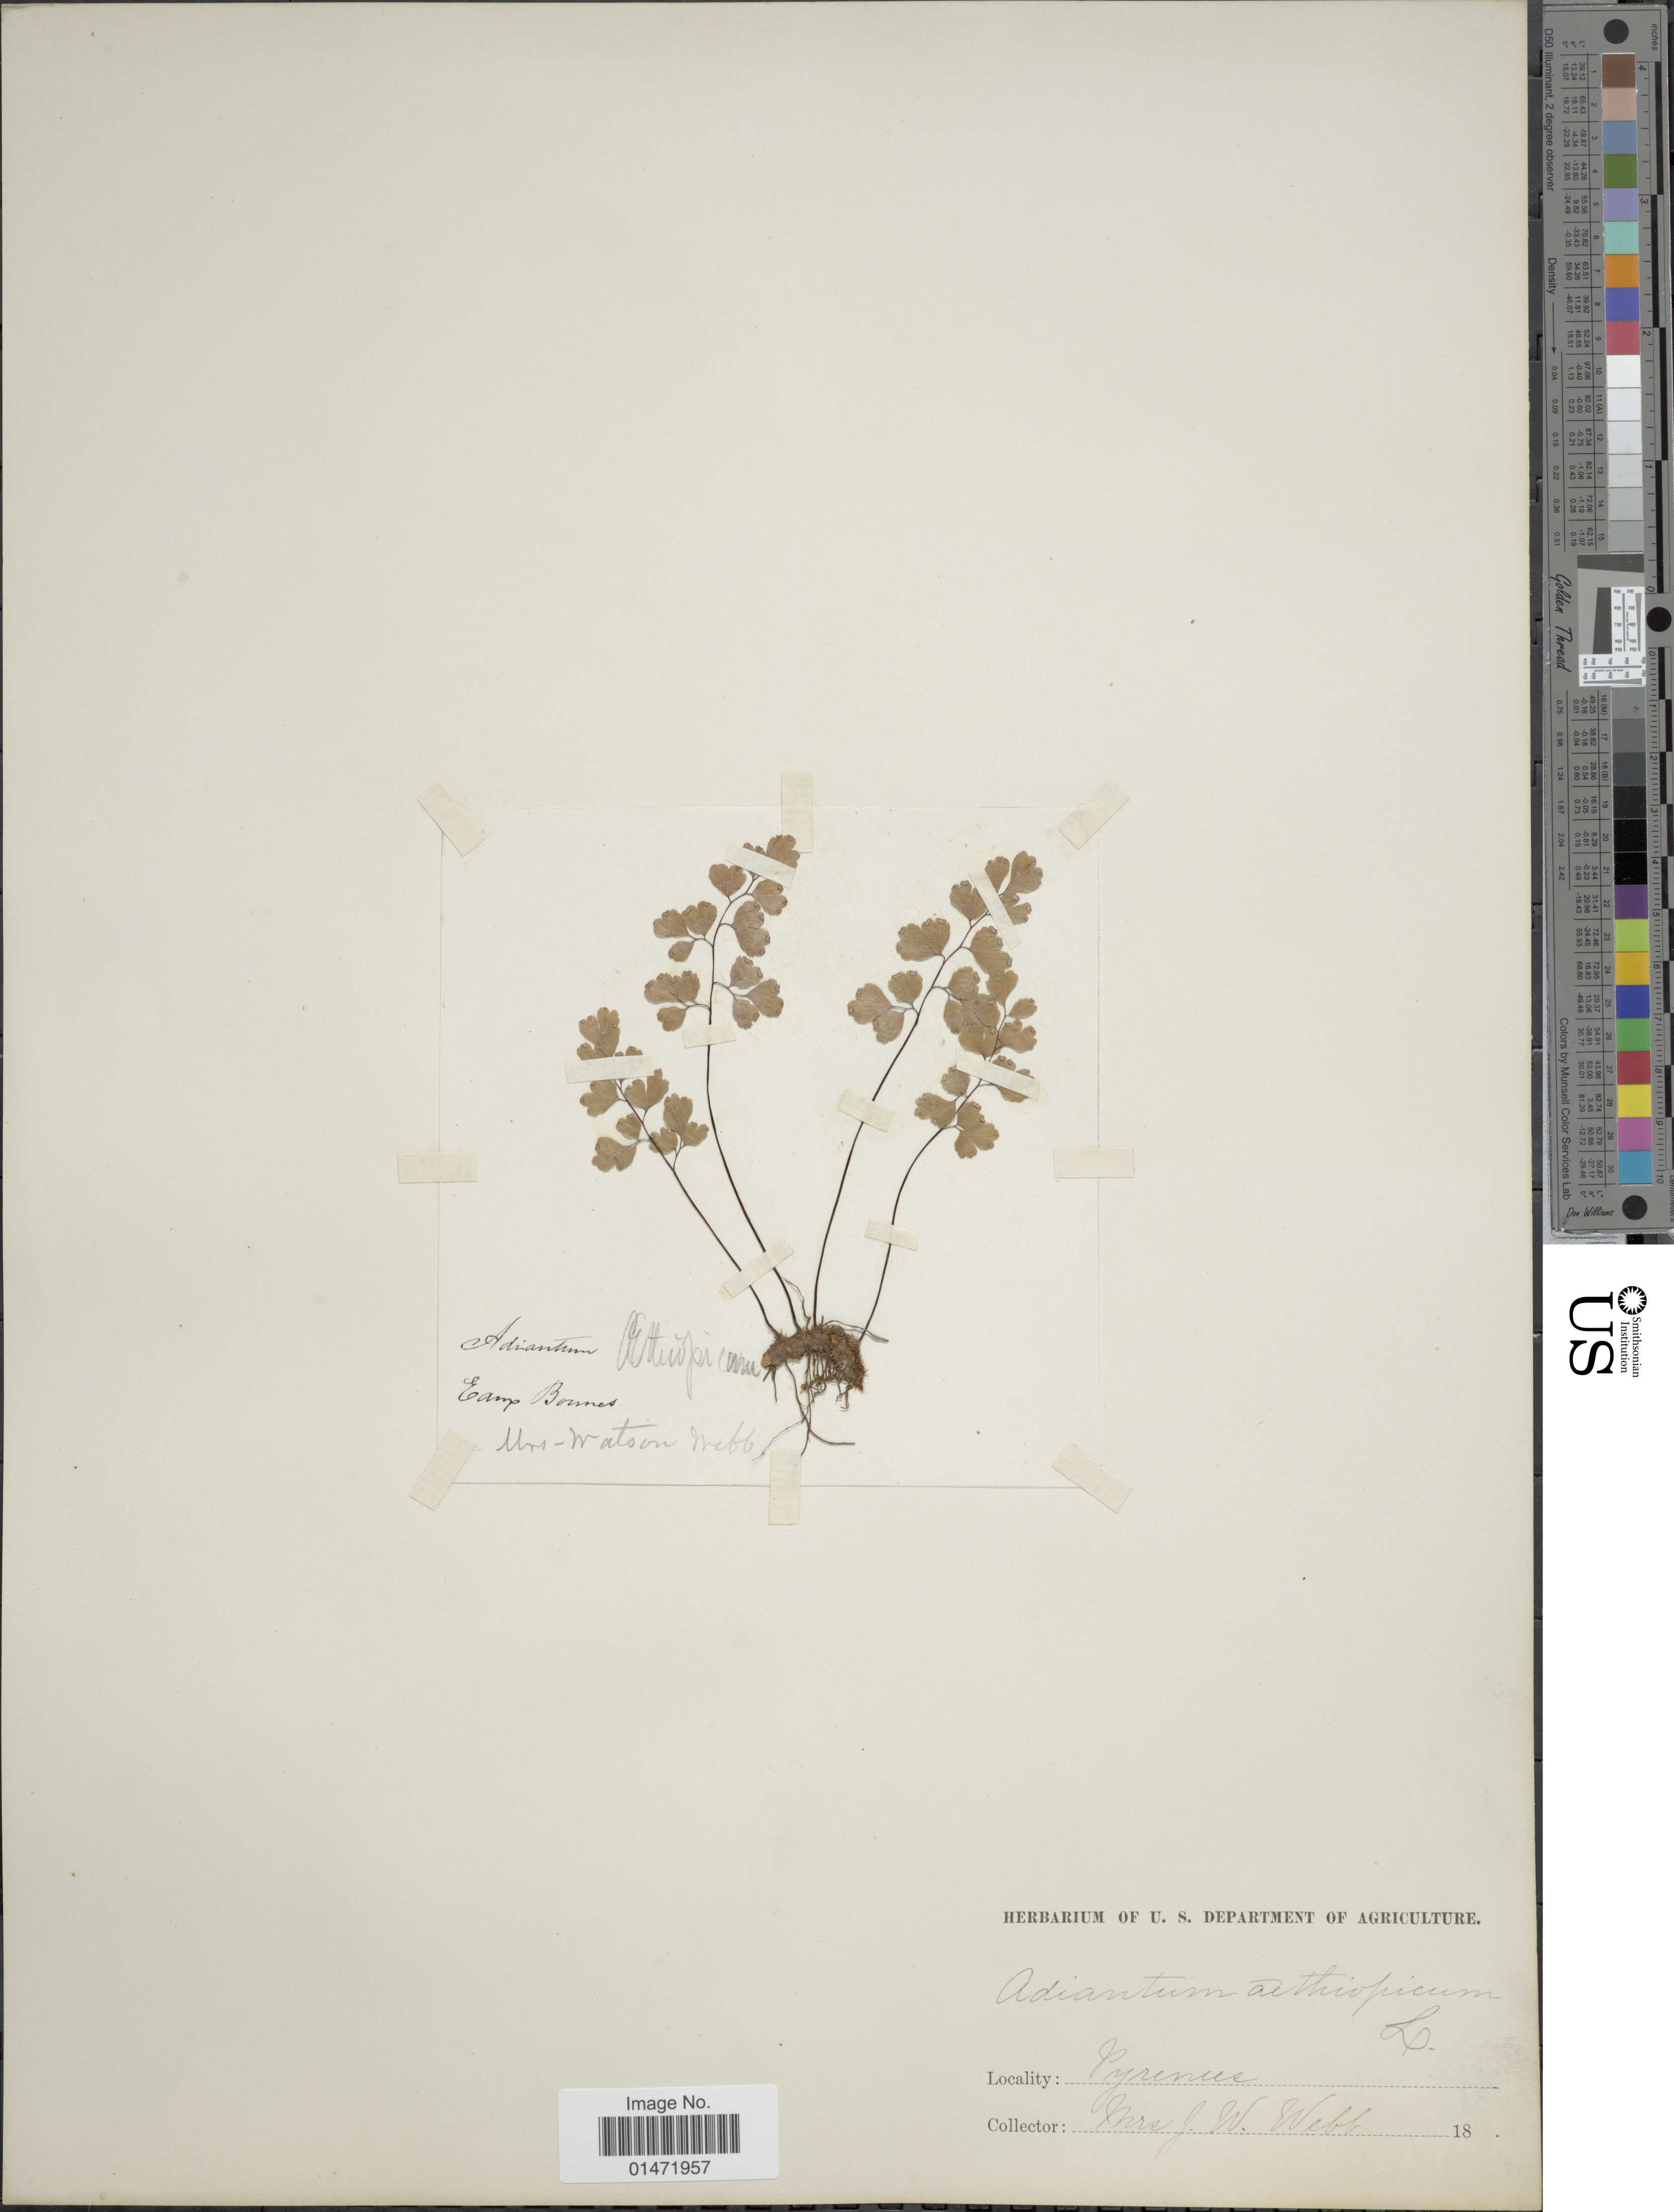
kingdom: Plantae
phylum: Tracheophyta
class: Polypodiopsida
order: Polypodiales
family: Pteridaceae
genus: Adiantum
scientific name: Adiantum capillus-veneris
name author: L.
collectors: J. Webb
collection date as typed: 18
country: French Polynesia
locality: Camp Bonnes